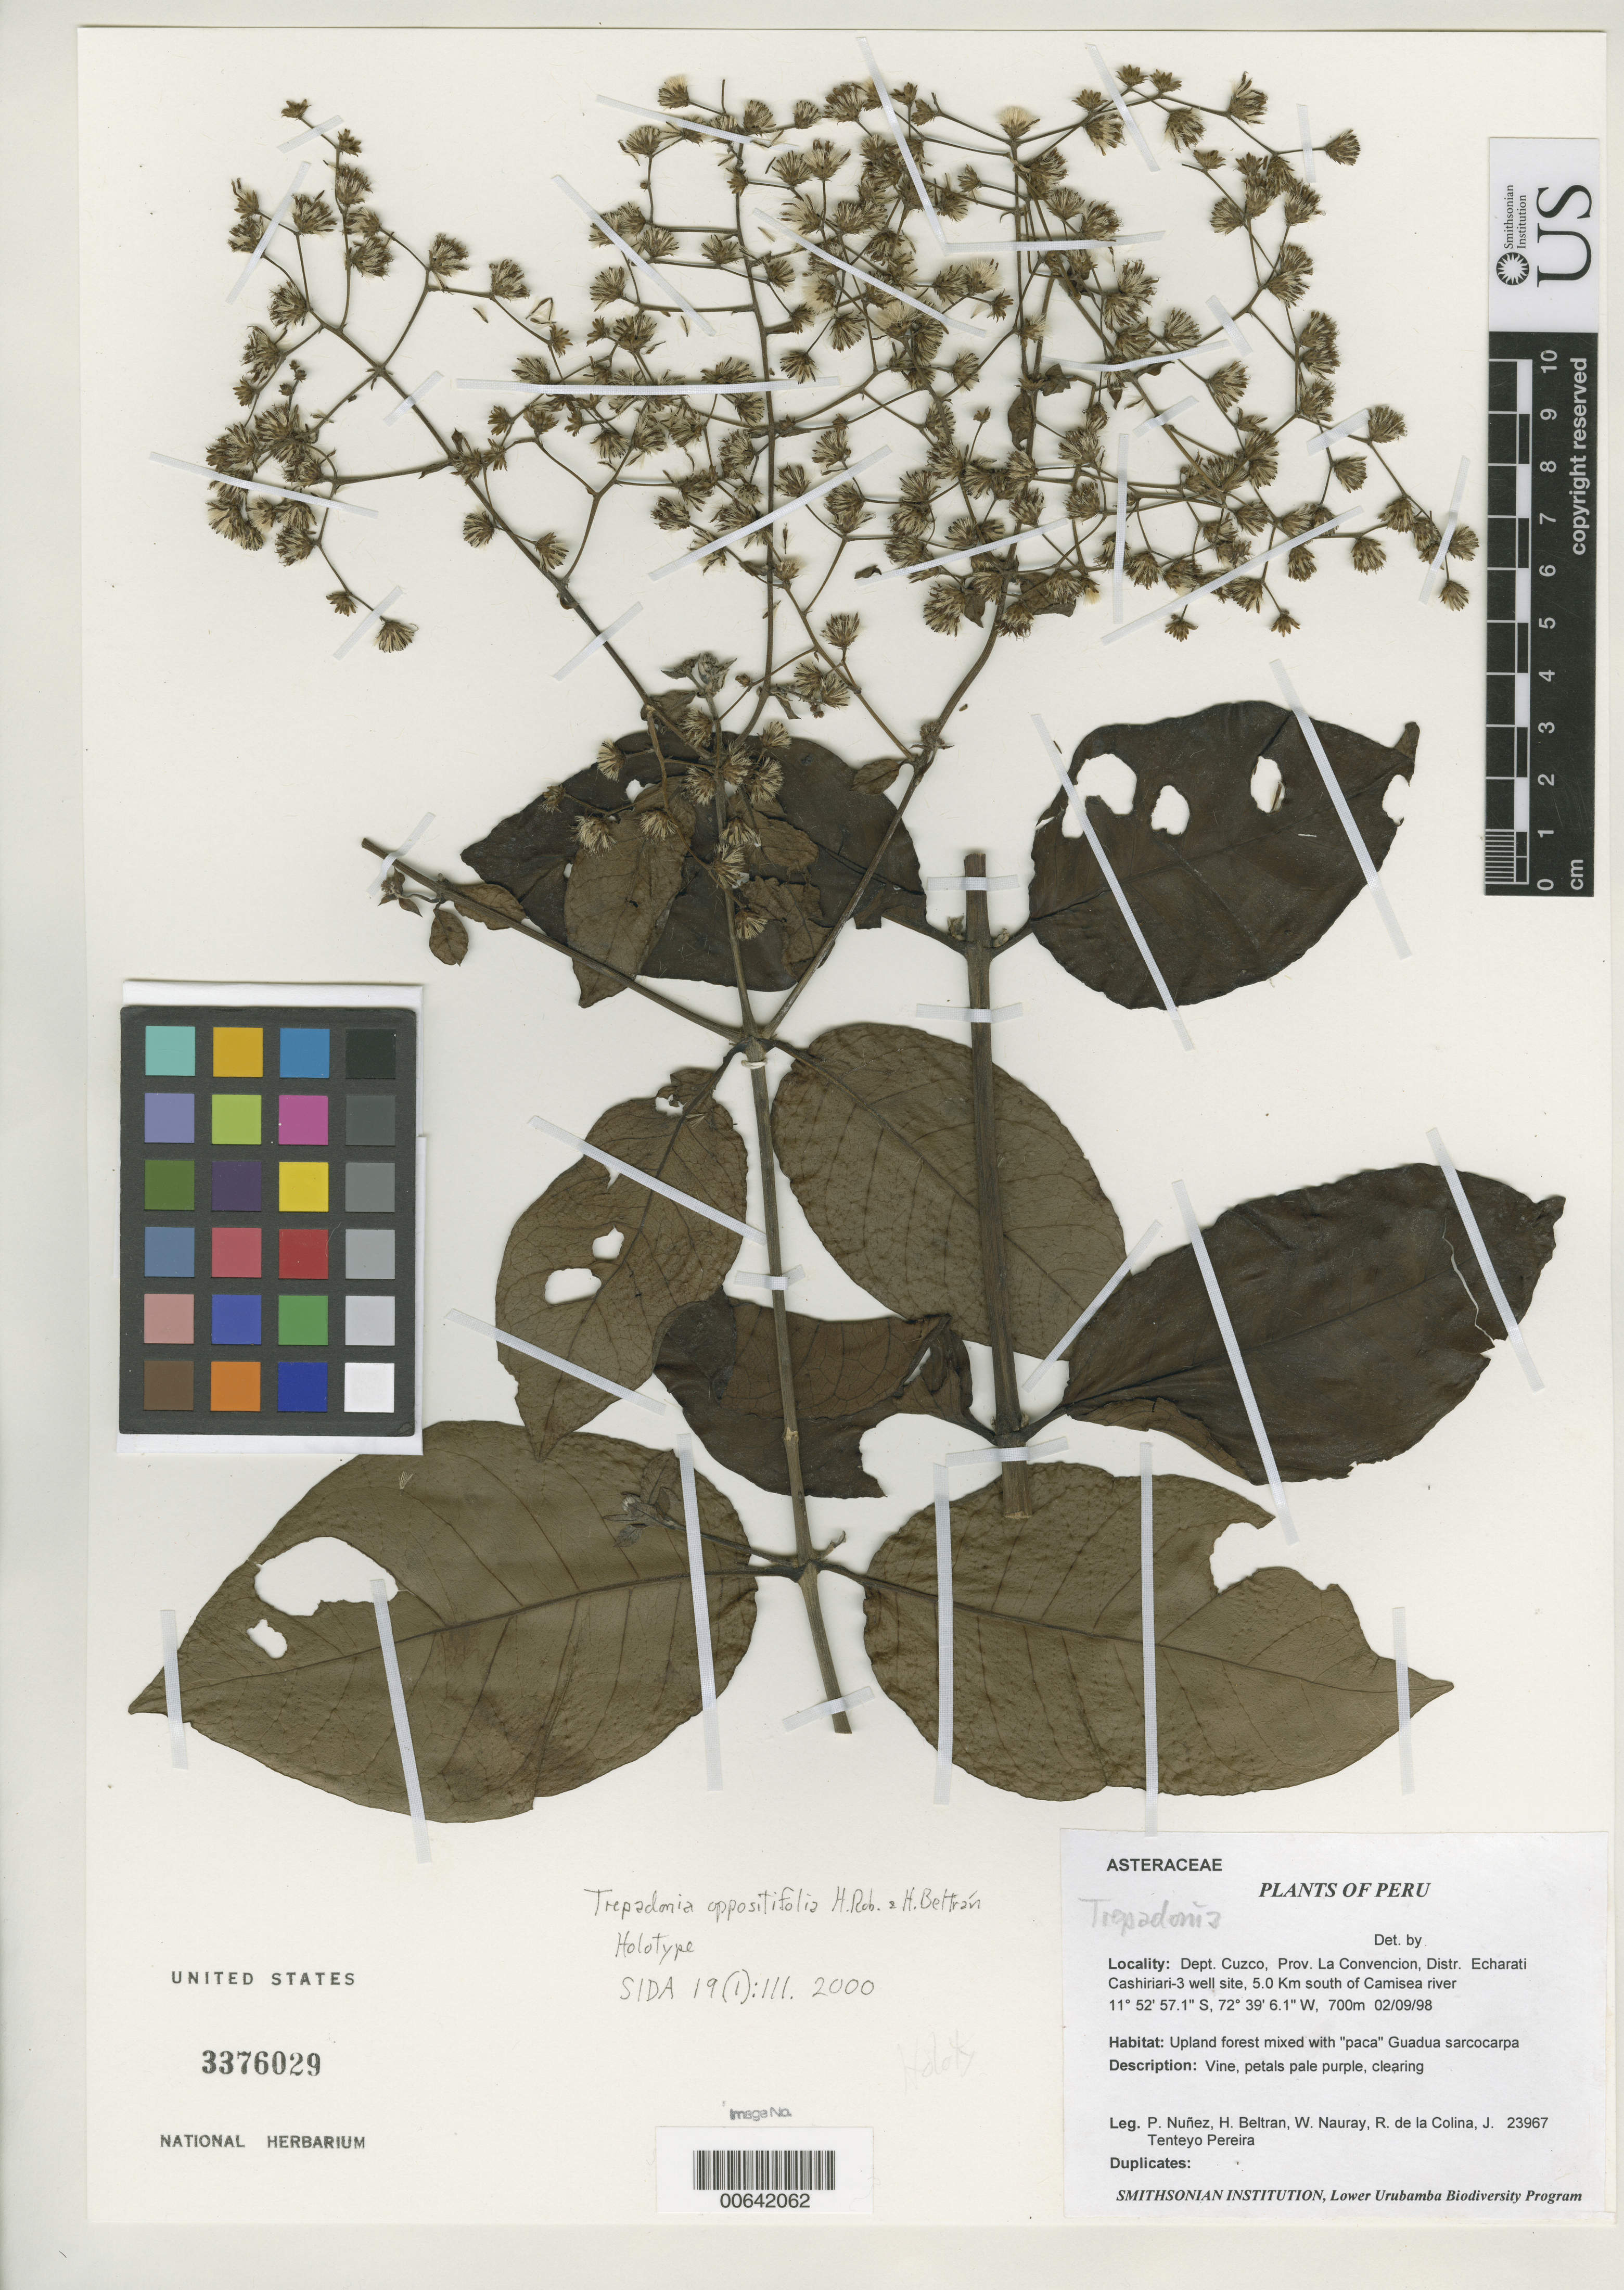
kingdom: Plantae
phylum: Tracheophyta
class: Magnoliopsida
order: Asterales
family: Asteraceae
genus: Trepadonia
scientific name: Trepadonia oppositifolia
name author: H. Rob. & H. Beltrán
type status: Holotype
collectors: P. Nuñez V., H. Beltran, W. Nauray, R. de la Colina & J. Tenteyo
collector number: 23967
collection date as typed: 02 Sep 1998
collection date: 1998-09-02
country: Peru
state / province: Cusco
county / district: La Convención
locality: Echarati Distr., Cashiriari-3 Well Site, S of Camisea River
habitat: Upland forest mixed with "paca" Guadua sarcocarpa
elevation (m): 700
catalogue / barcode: US 3376029